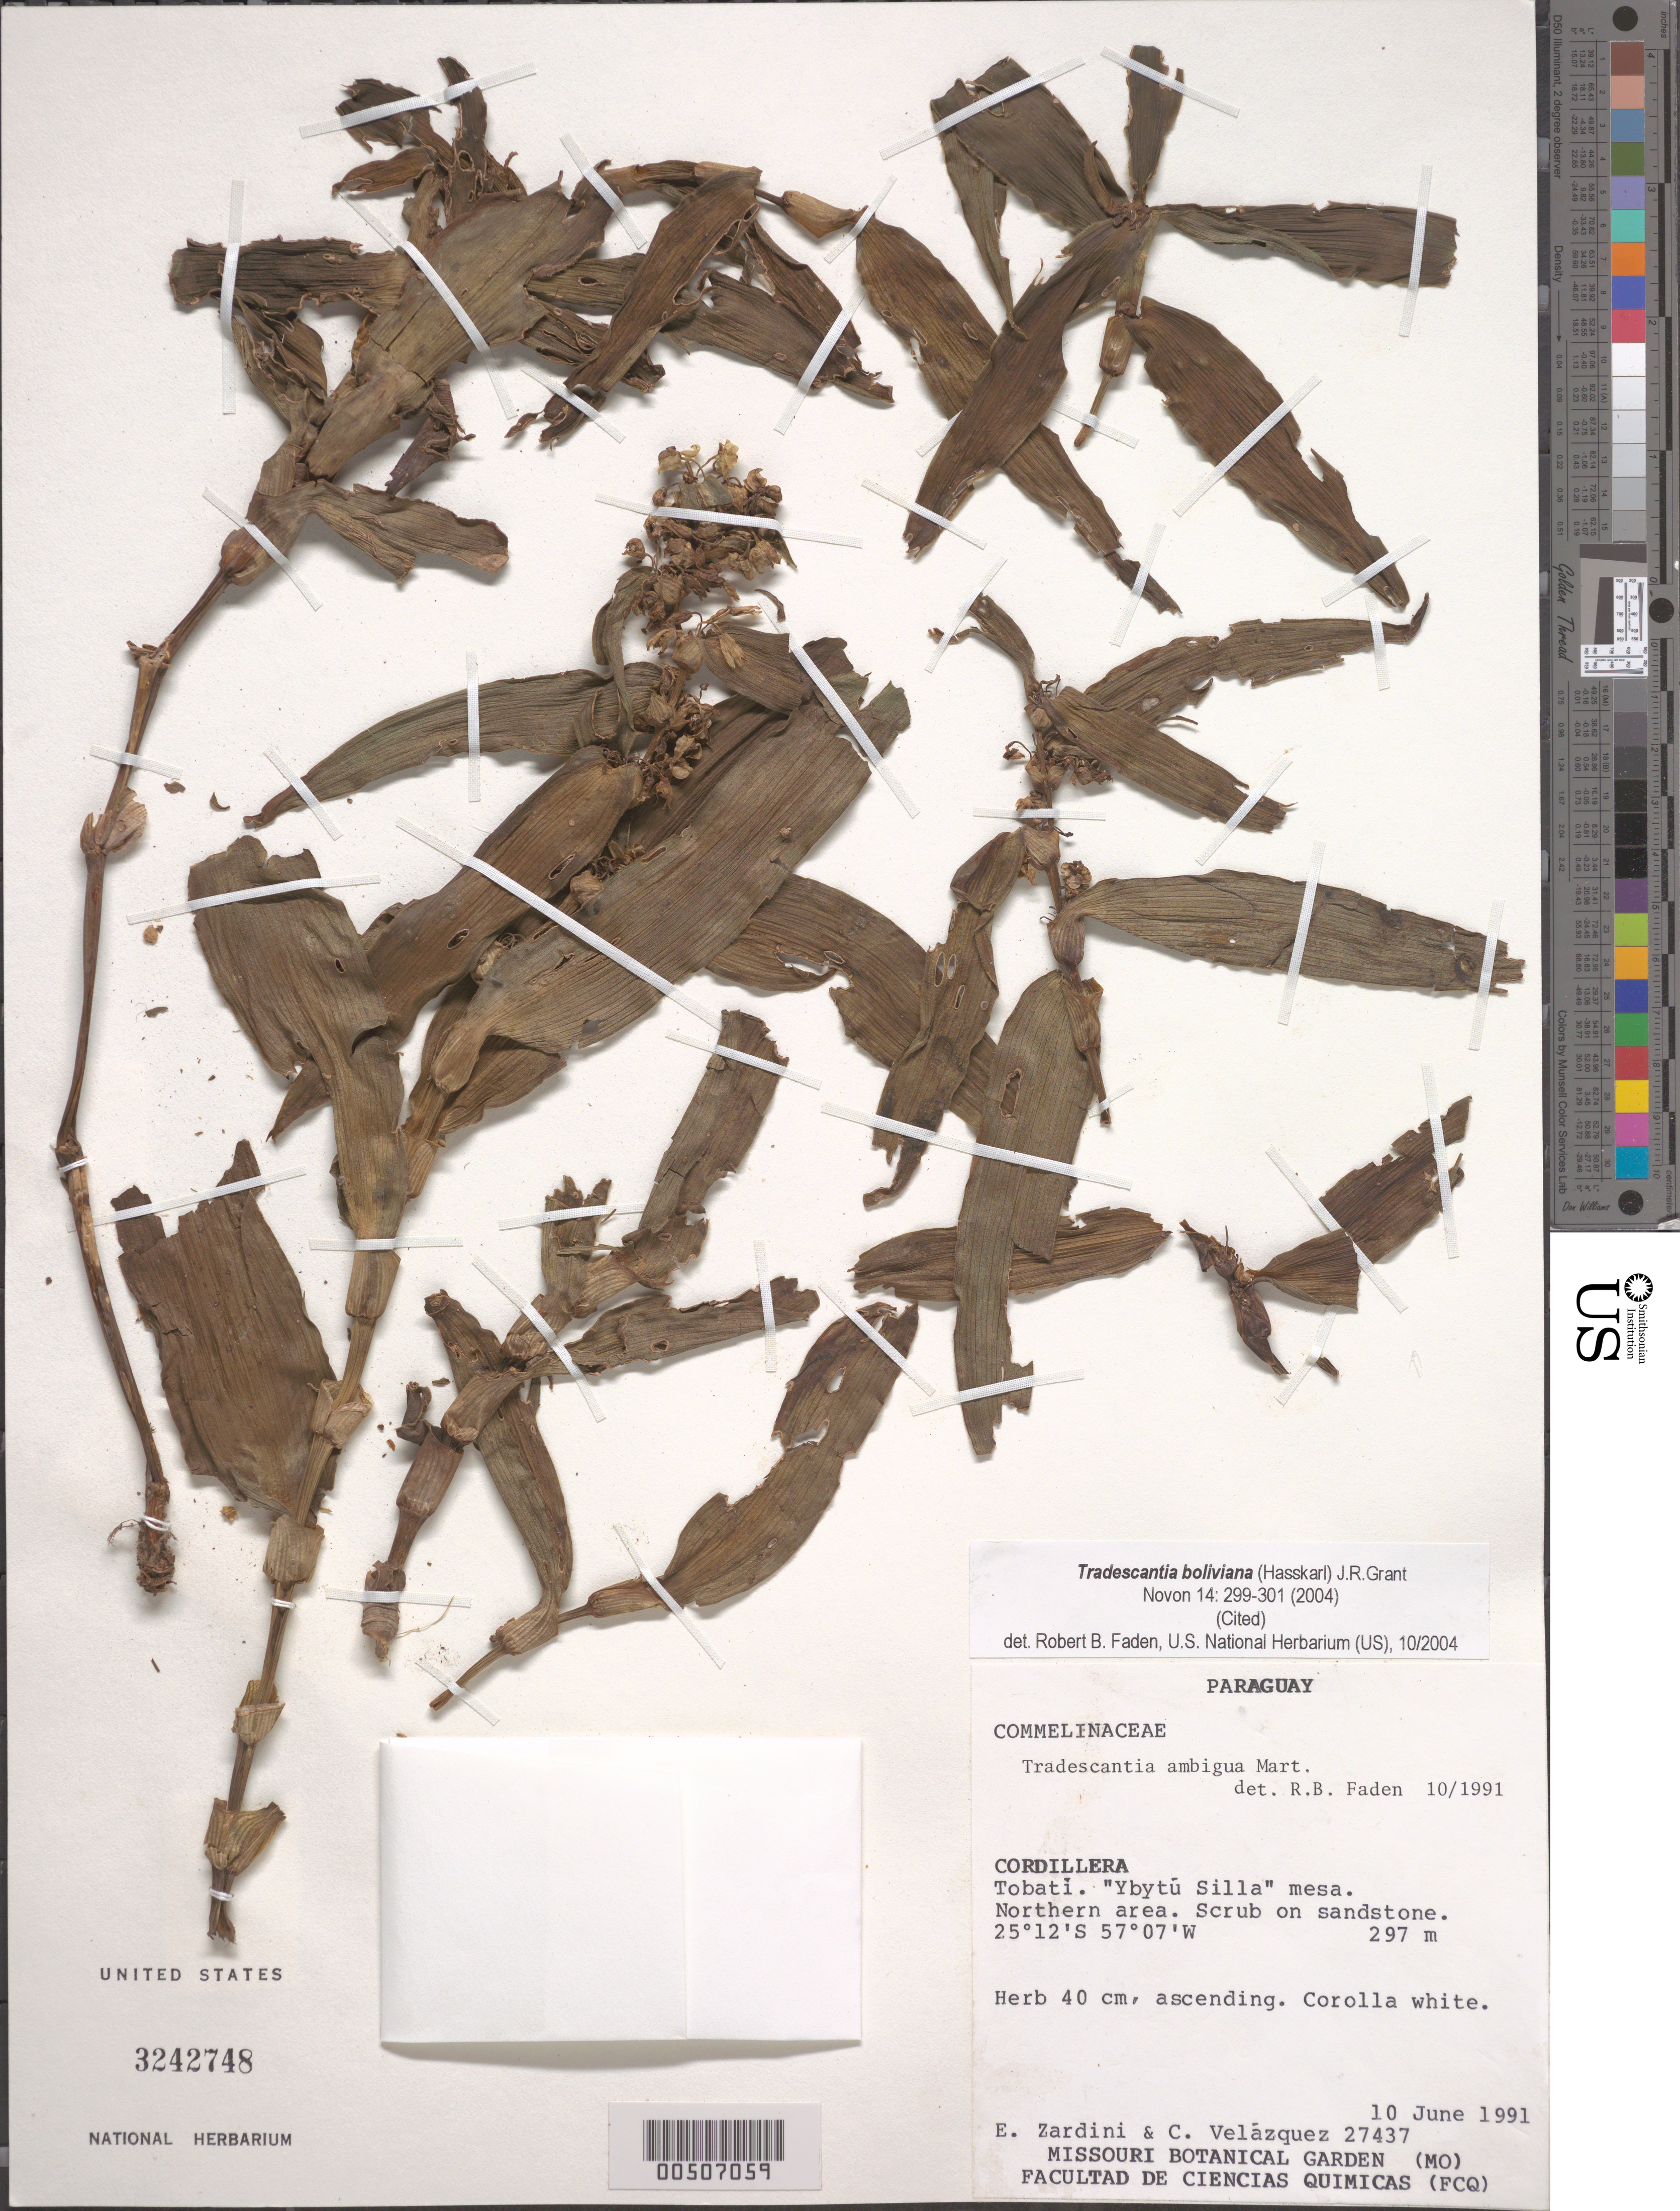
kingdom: Plantae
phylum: Tracheophyta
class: Liliopsida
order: Commelinales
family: Commelinaceae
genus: Tradescantia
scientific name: Tradescantia ambigua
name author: Mart. ex Schult. & Schult. f.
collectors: E. M. Zardini & R. Velasquez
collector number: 27437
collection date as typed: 10 Jun 1991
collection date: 1991-06-10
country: Paraguay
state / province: Cordillera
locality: Tobati, Ybytu Silla Mesa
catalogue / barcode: US 3242748